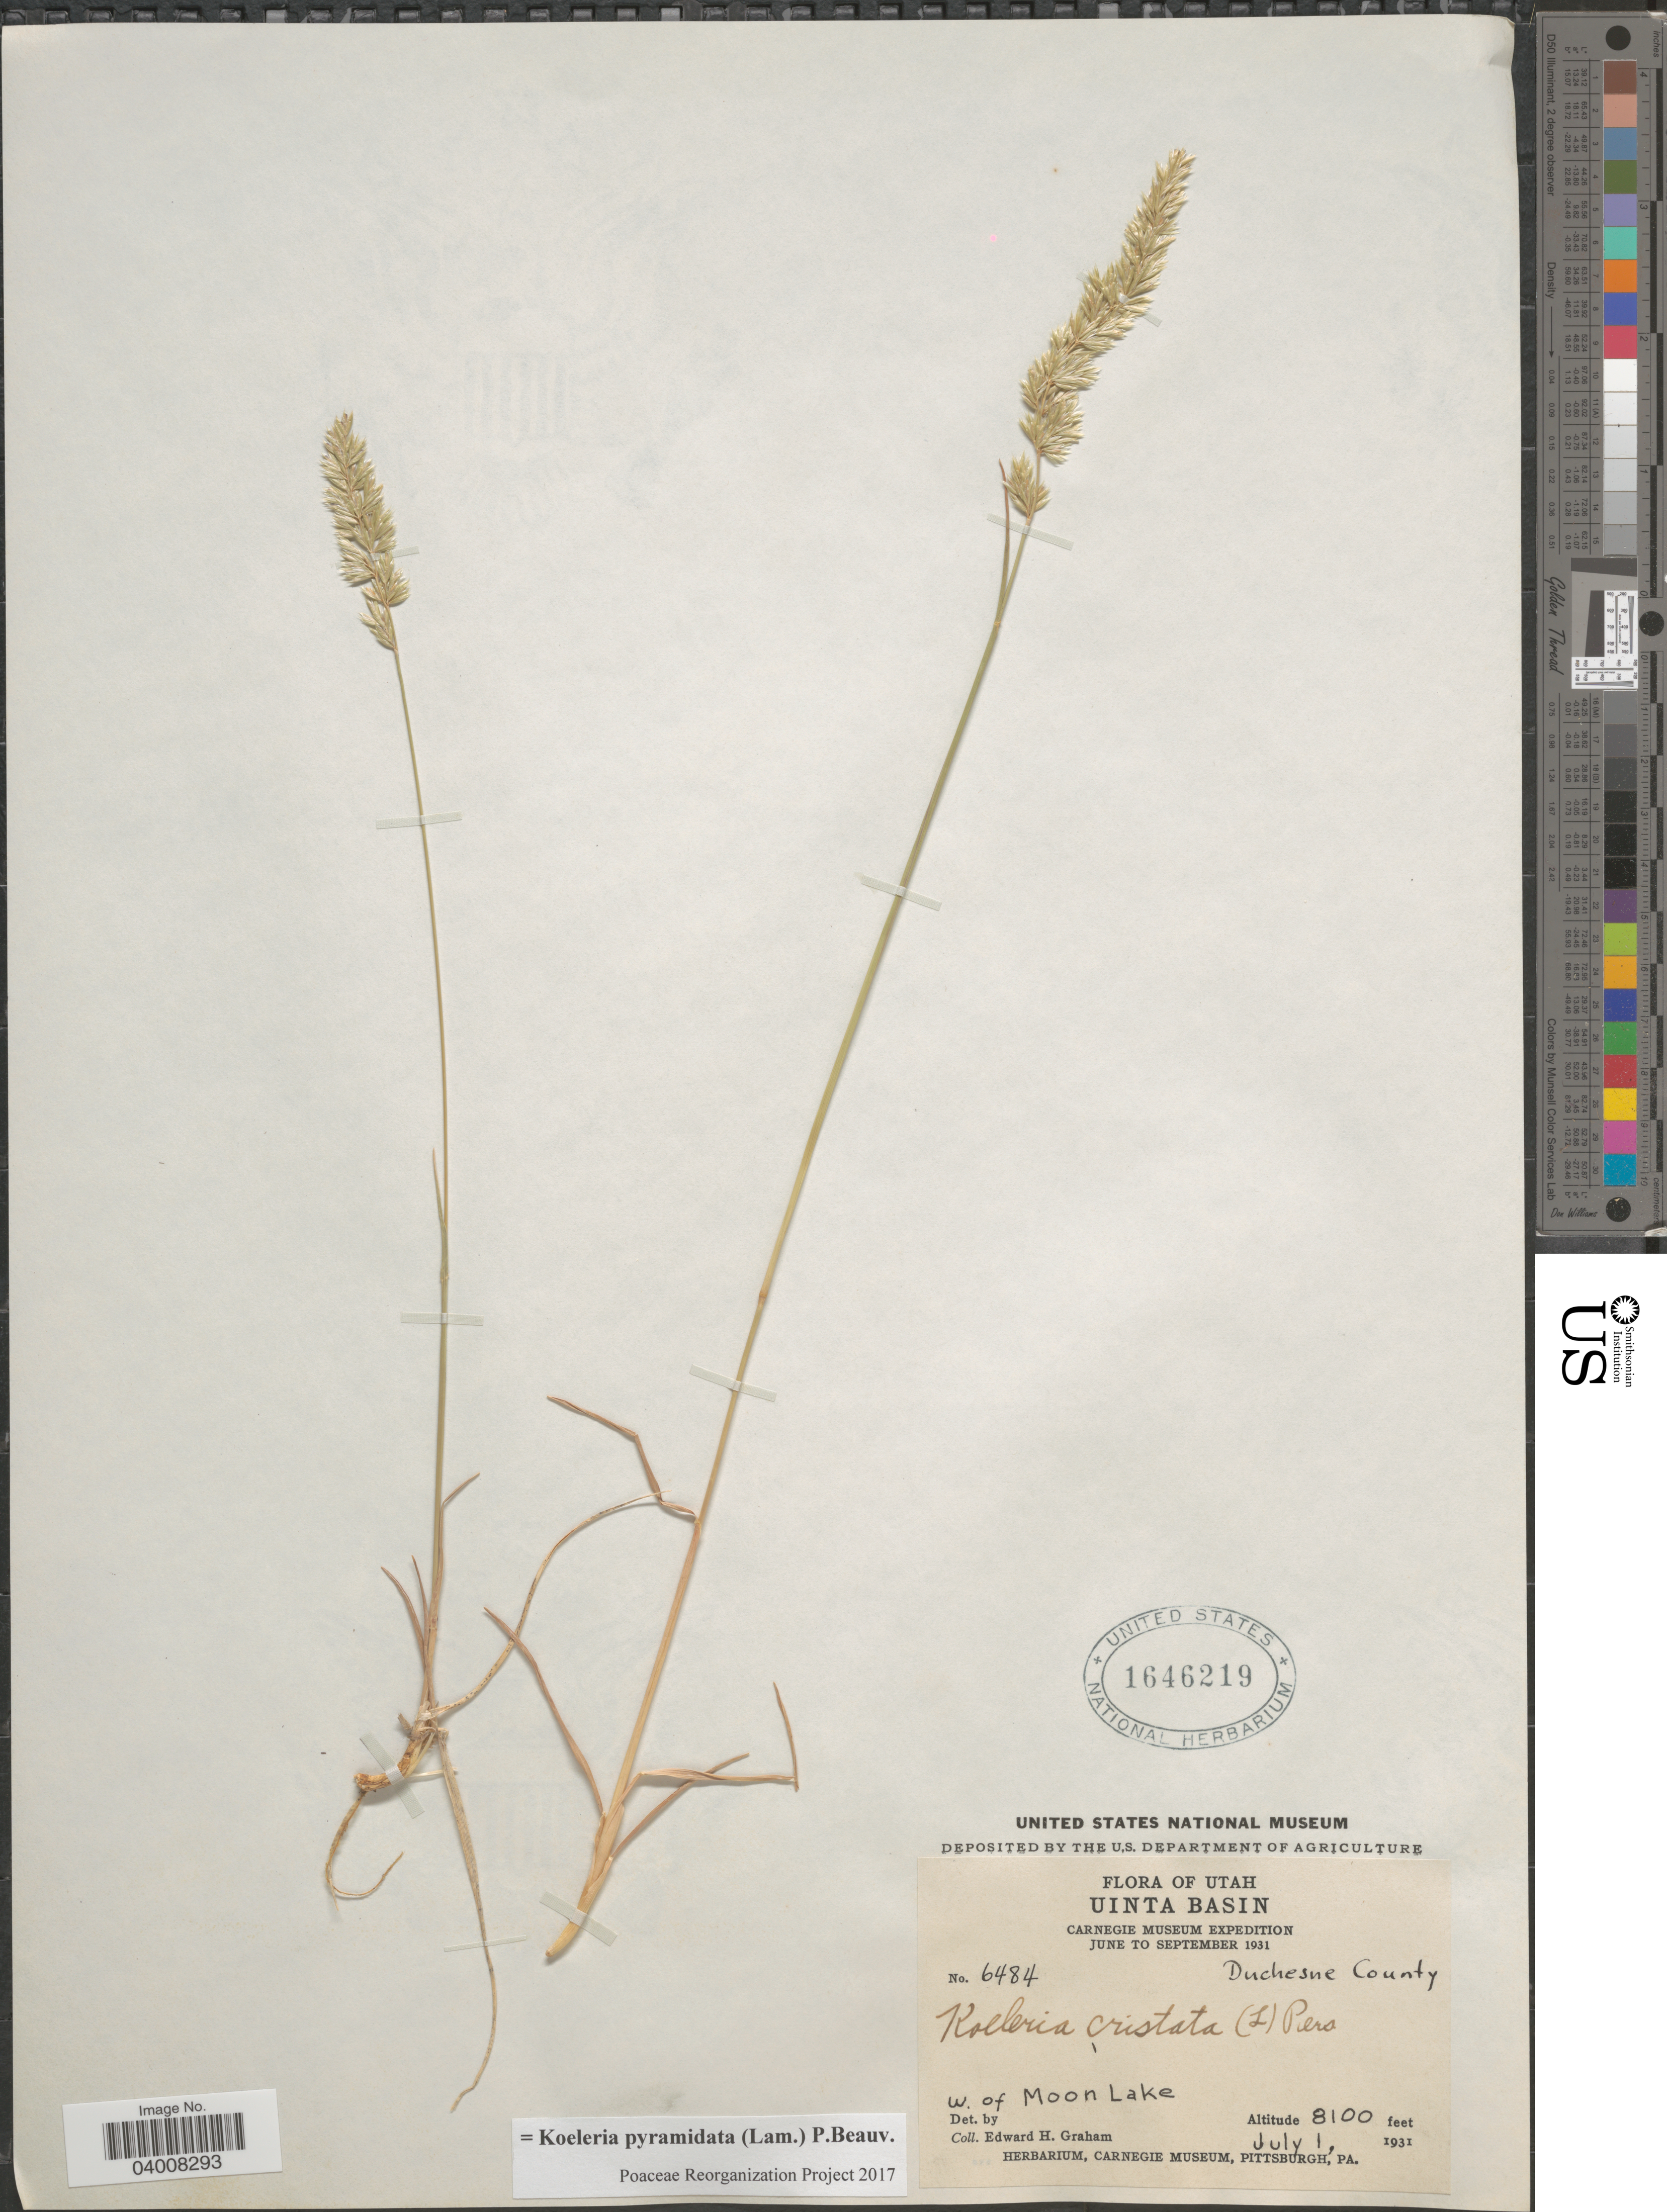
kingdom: Plantae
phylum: Tracheophyta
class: Liliopsida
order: Poales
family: Poaceae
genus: Koeleria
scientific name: Koeleria pyramidata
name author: (Lam.) P. Beauv.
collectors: E. H. Graham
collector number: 6484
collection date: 1931-07-01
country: United States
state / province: Utah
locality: Uinta Basin. Duchesne County. W. of Moon Lake.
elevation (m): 2469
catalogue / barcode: US 1646219